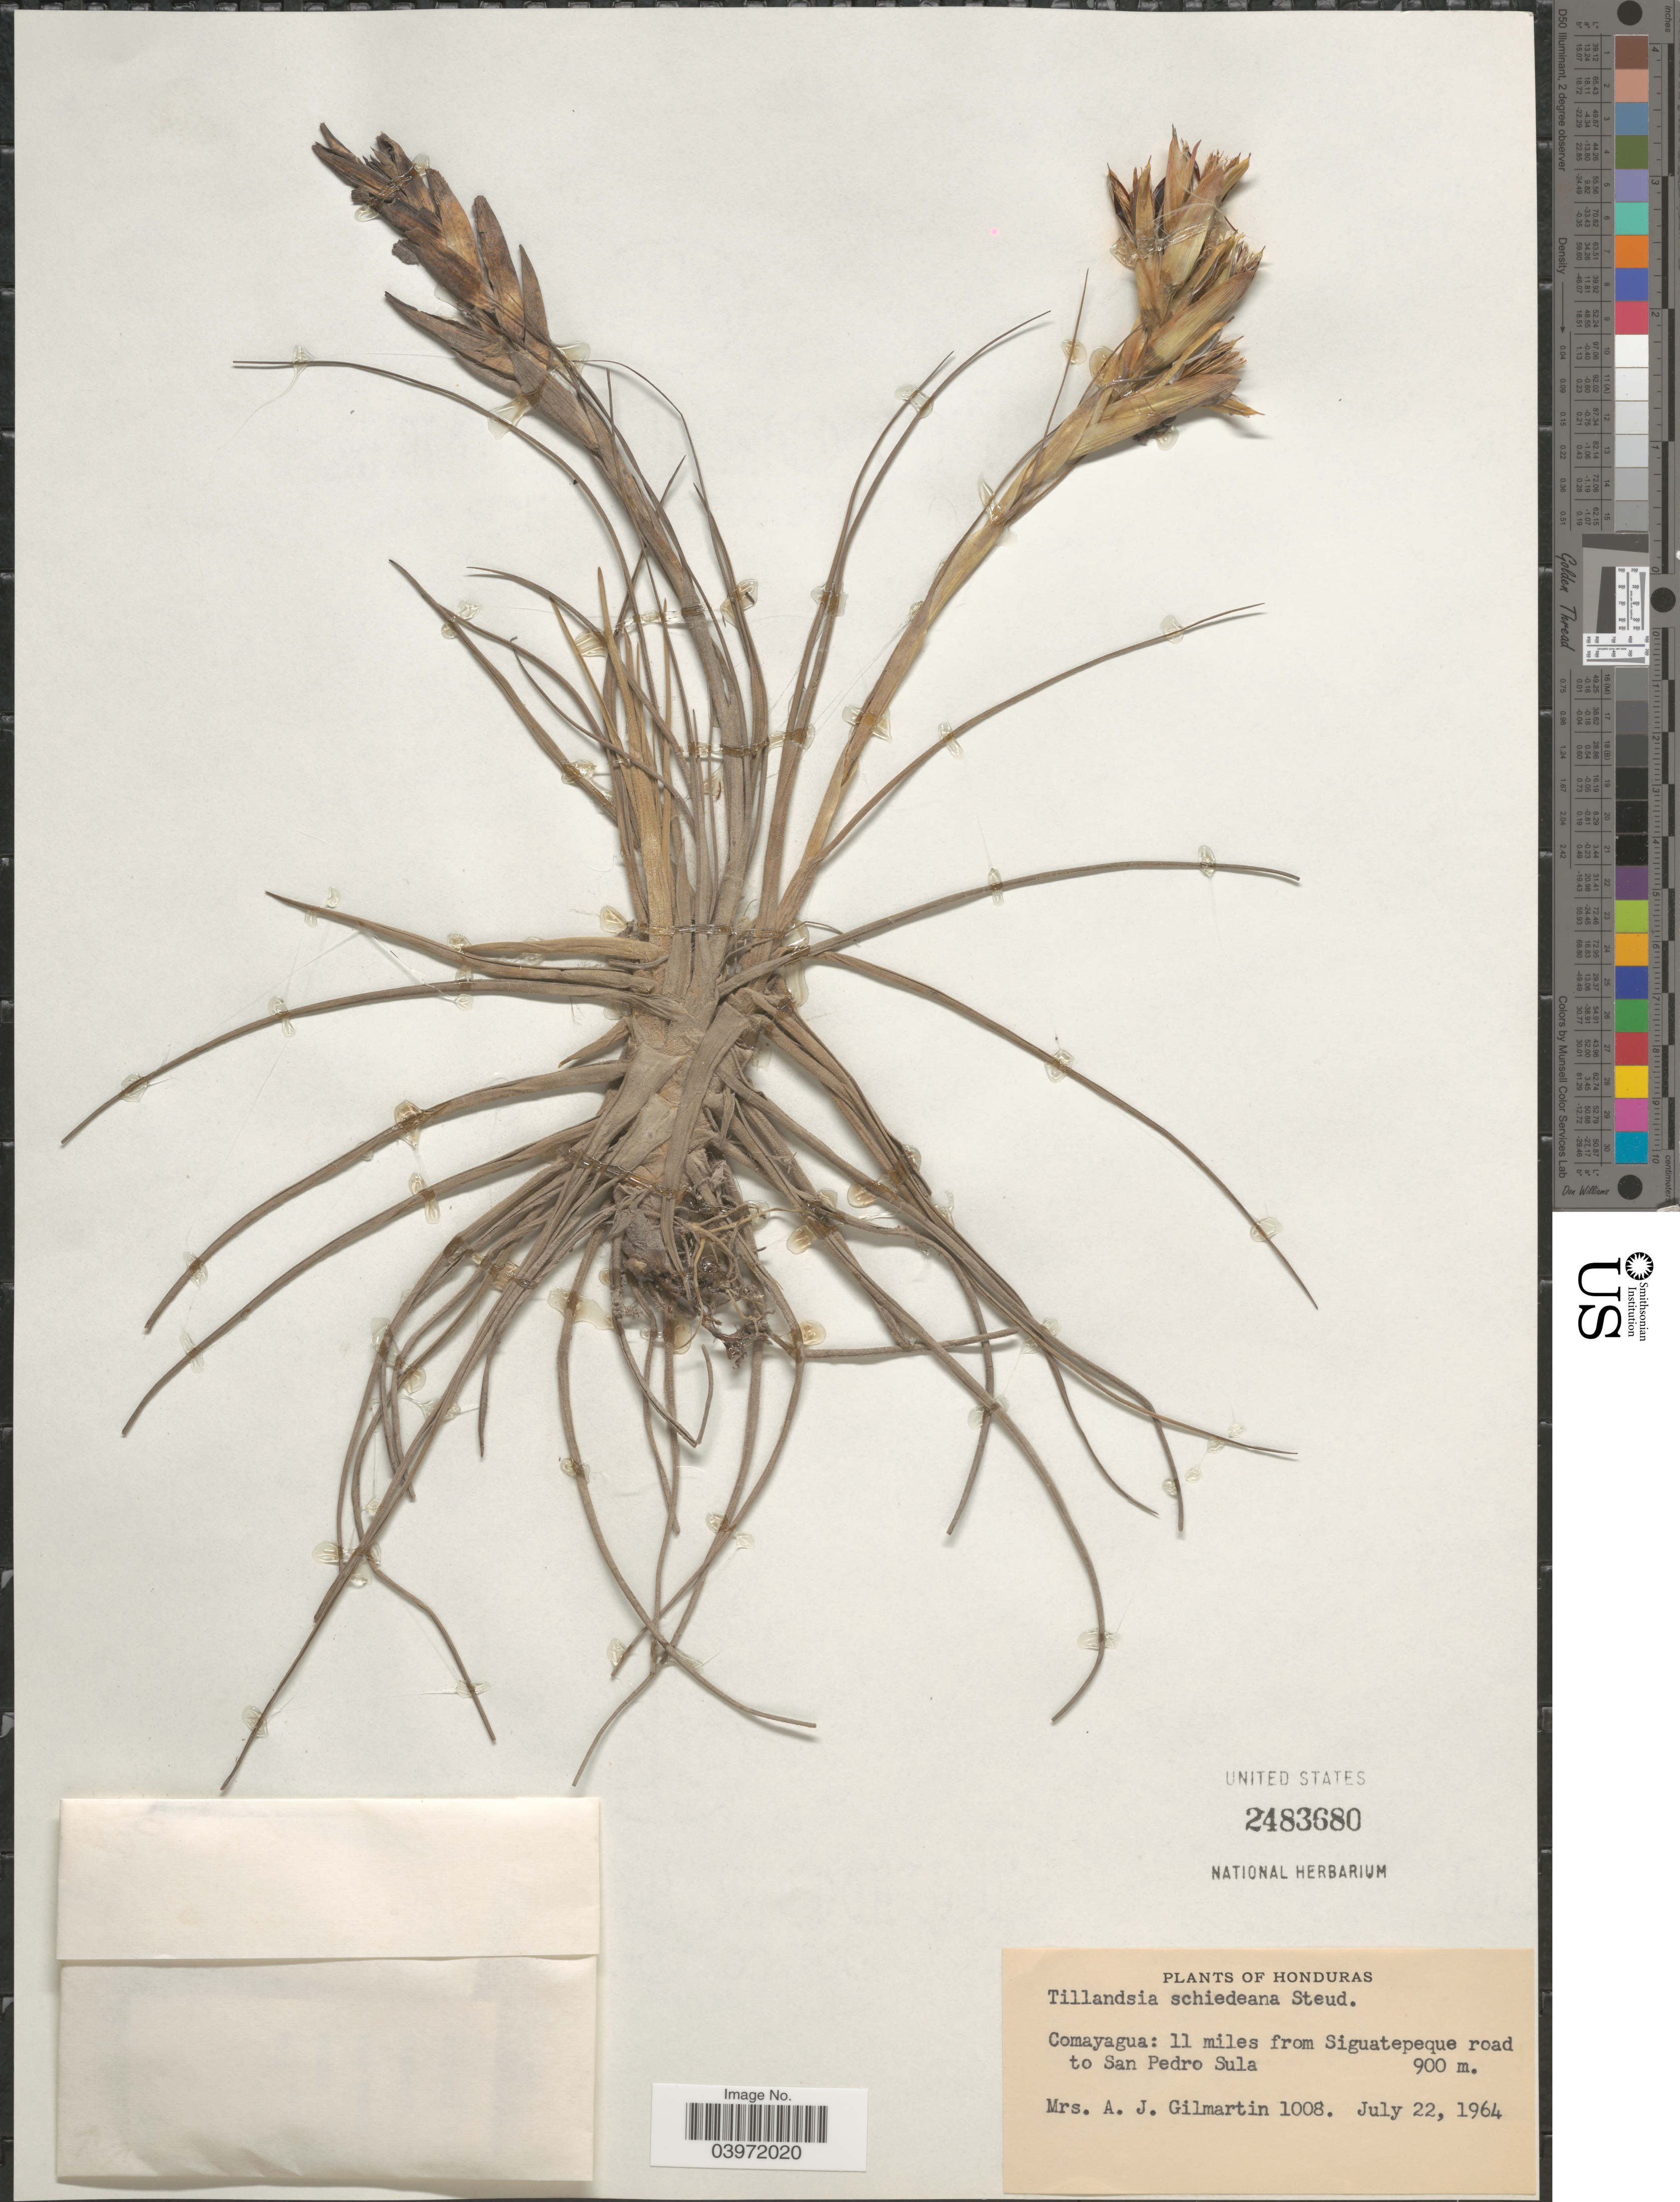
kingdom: Plantae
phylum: Tracheophyta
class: Liliopsida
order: Poales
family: Bromeliaceae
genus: Tillandsia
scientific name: Tillandsia schiedeana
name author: Steud.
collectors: A. J. Gilmartin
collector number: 1008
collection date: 1964-07-22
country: Honduras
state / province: Comayagua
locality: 11 miles from Siguatepeque road to San Pedro Sula.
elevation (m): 900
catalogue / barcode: US 2483680